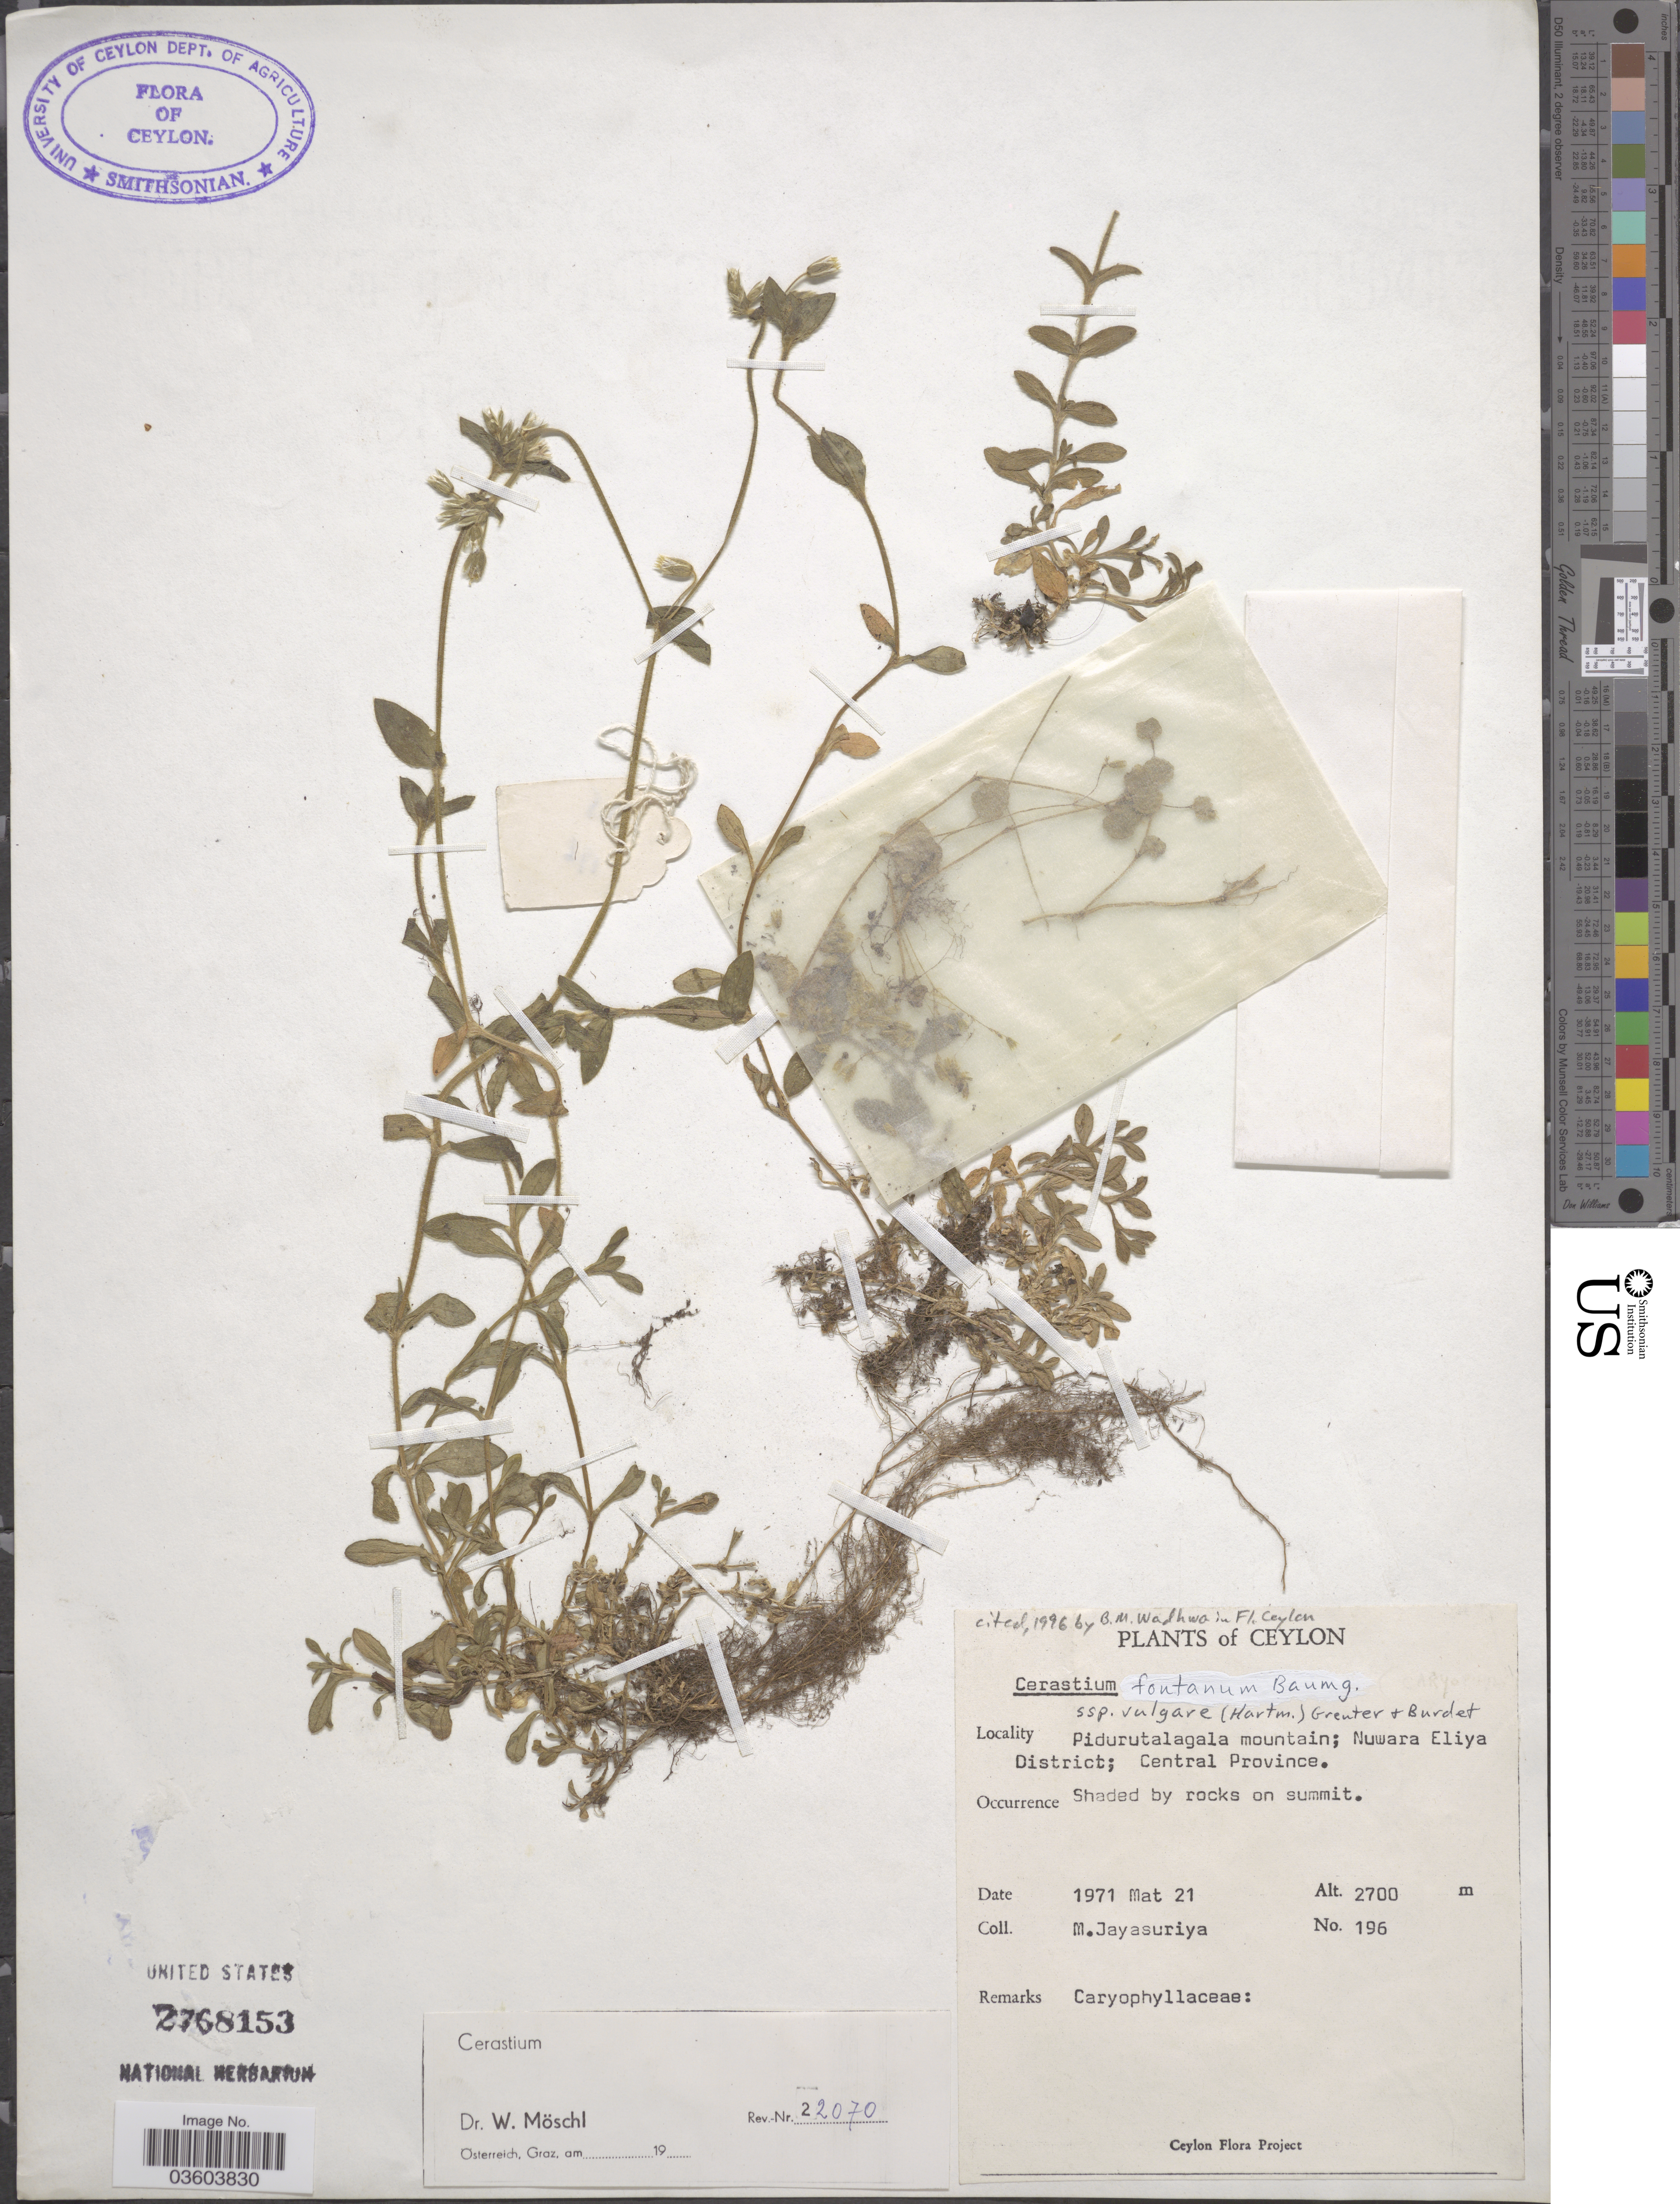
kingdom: Plantae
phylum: Tracheophyta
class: Magnoliopsida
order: Caryophyllales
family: Caryophyllaceae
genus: Cerastium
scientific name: Cerastium fontanum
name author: Baumg.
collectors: M. Jayasuriya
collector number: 196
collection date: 1971-03-21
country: Sri Lanka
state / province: Central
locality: Ceylon. Pidurutalagala mountain; Nuwara Eliya District.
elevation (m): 2700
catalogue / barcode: US 2768153